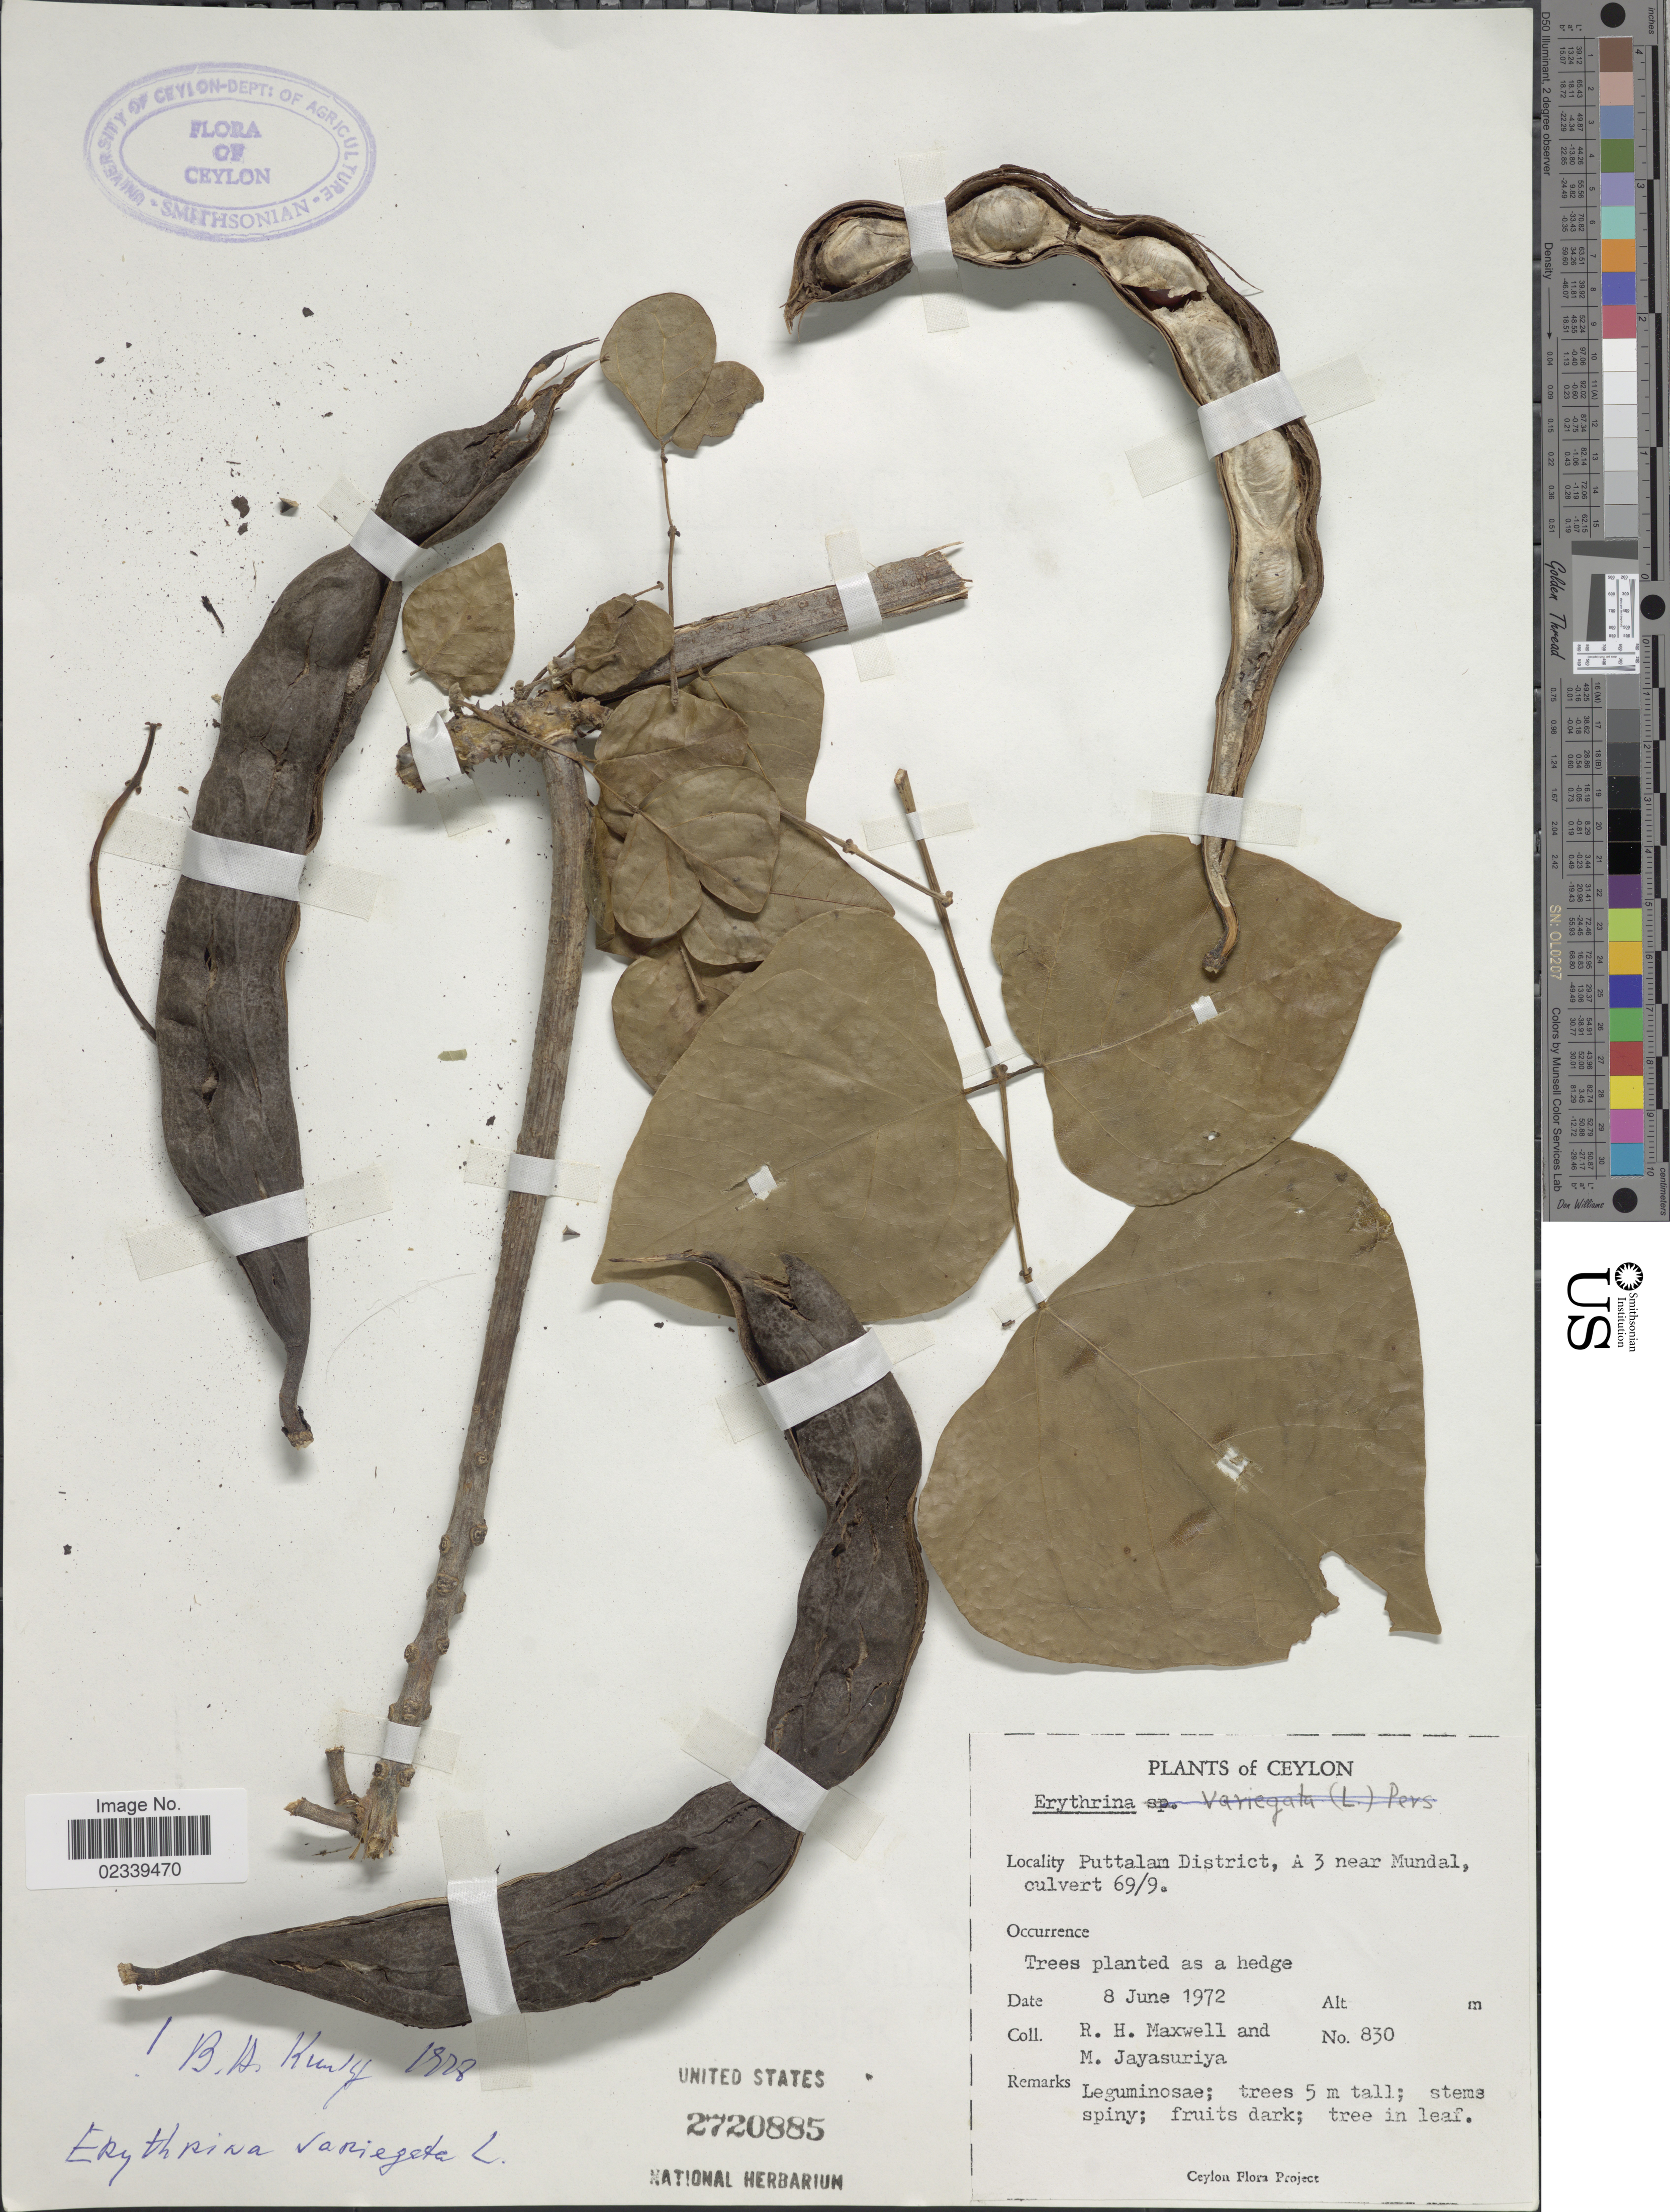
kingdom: Plantae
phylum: Tracheophyta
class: Magnoliopsida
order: Fabales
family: Fabaceae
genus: Erythrina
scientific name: Erythrina variegata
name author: L.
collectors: R. Maxwell & M. Jayasuriya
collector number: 830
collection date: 1972-06-08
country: Sri Lanka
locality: Ceylon, Puttalam District, A 3 near Mundal, culvert 69/9.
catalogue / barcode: US 2720885